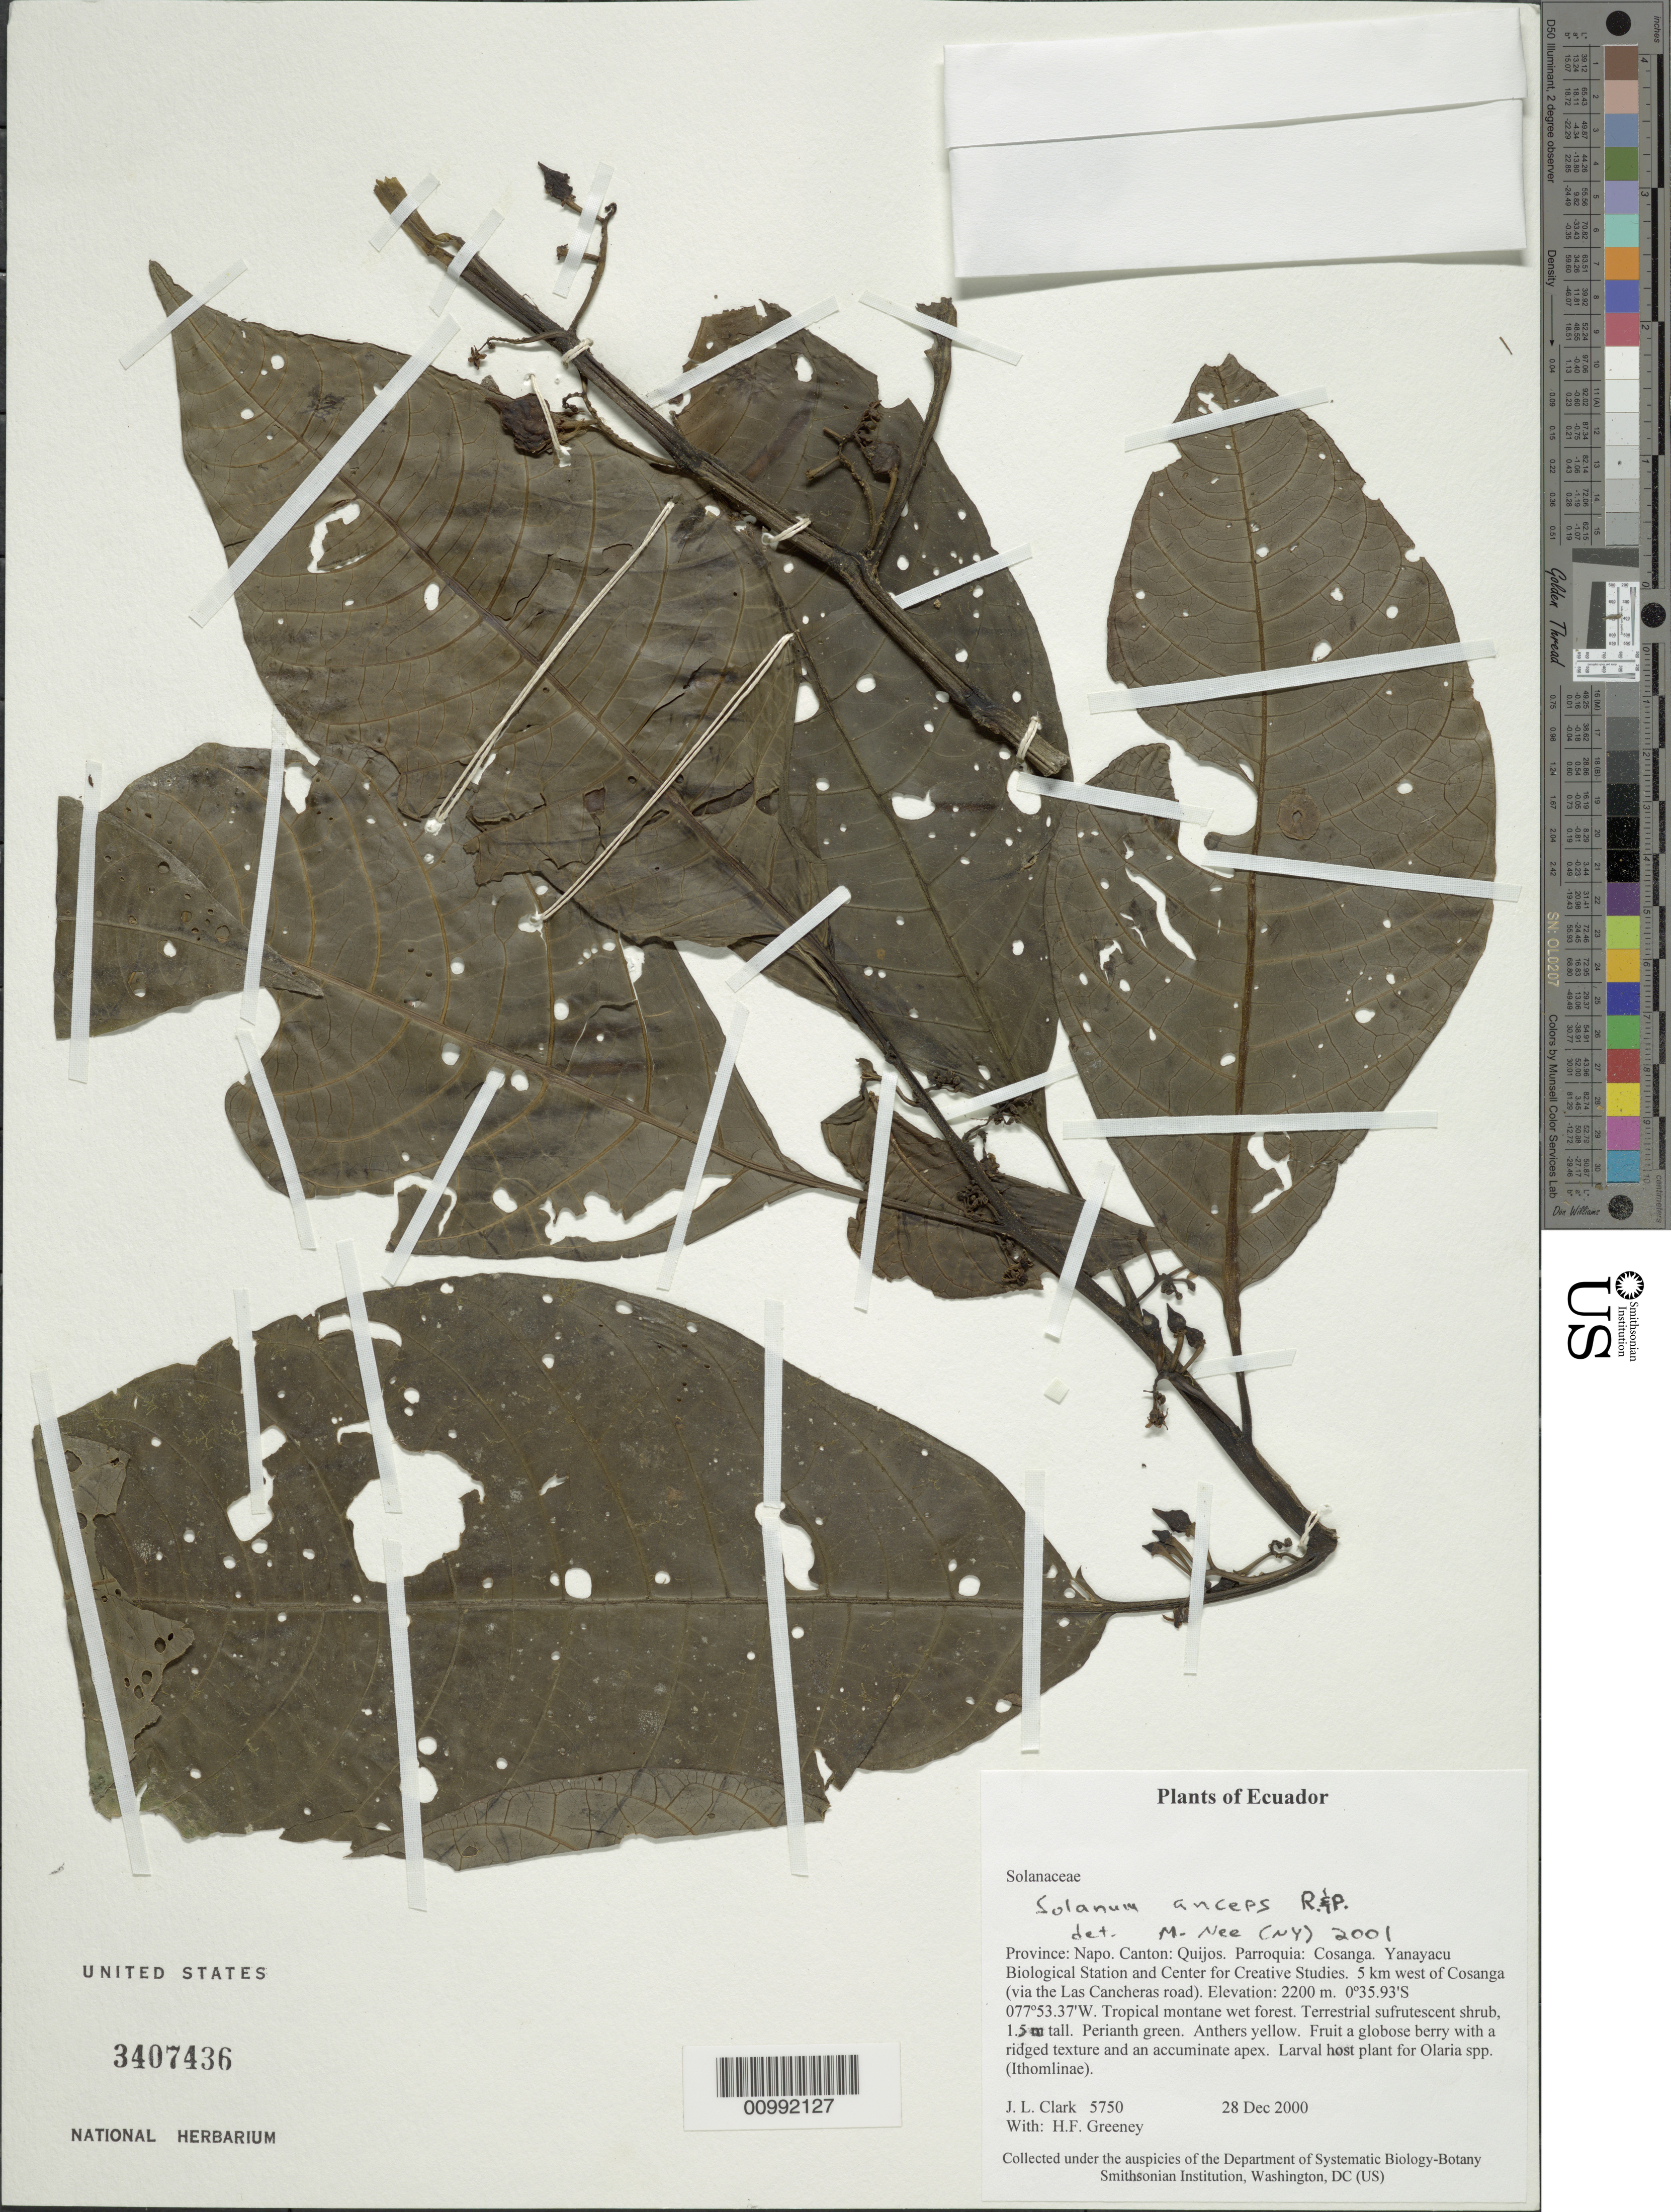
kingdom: Plantae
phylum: Tracheophyta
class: Magnoliopsida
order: Solanales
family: Solanaceae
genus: Solanum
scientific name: Solanum anceps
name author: Ruiz & Pav.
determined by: Nee, Michael H.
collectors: J. L. Clark & H. Greeney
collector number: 5750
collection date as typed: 28 Dec 2000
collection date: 2000-12-28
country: Ecuador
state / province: Napo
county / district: Quijos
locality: Parroquia: Cosanga. Yanayacu Biological Station and Center for Creative Studies. 5 km west of Cosanga (via the Las Cancheras road).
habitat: Tropical montane wet forest.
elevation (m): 2200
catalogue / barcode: US 3407436